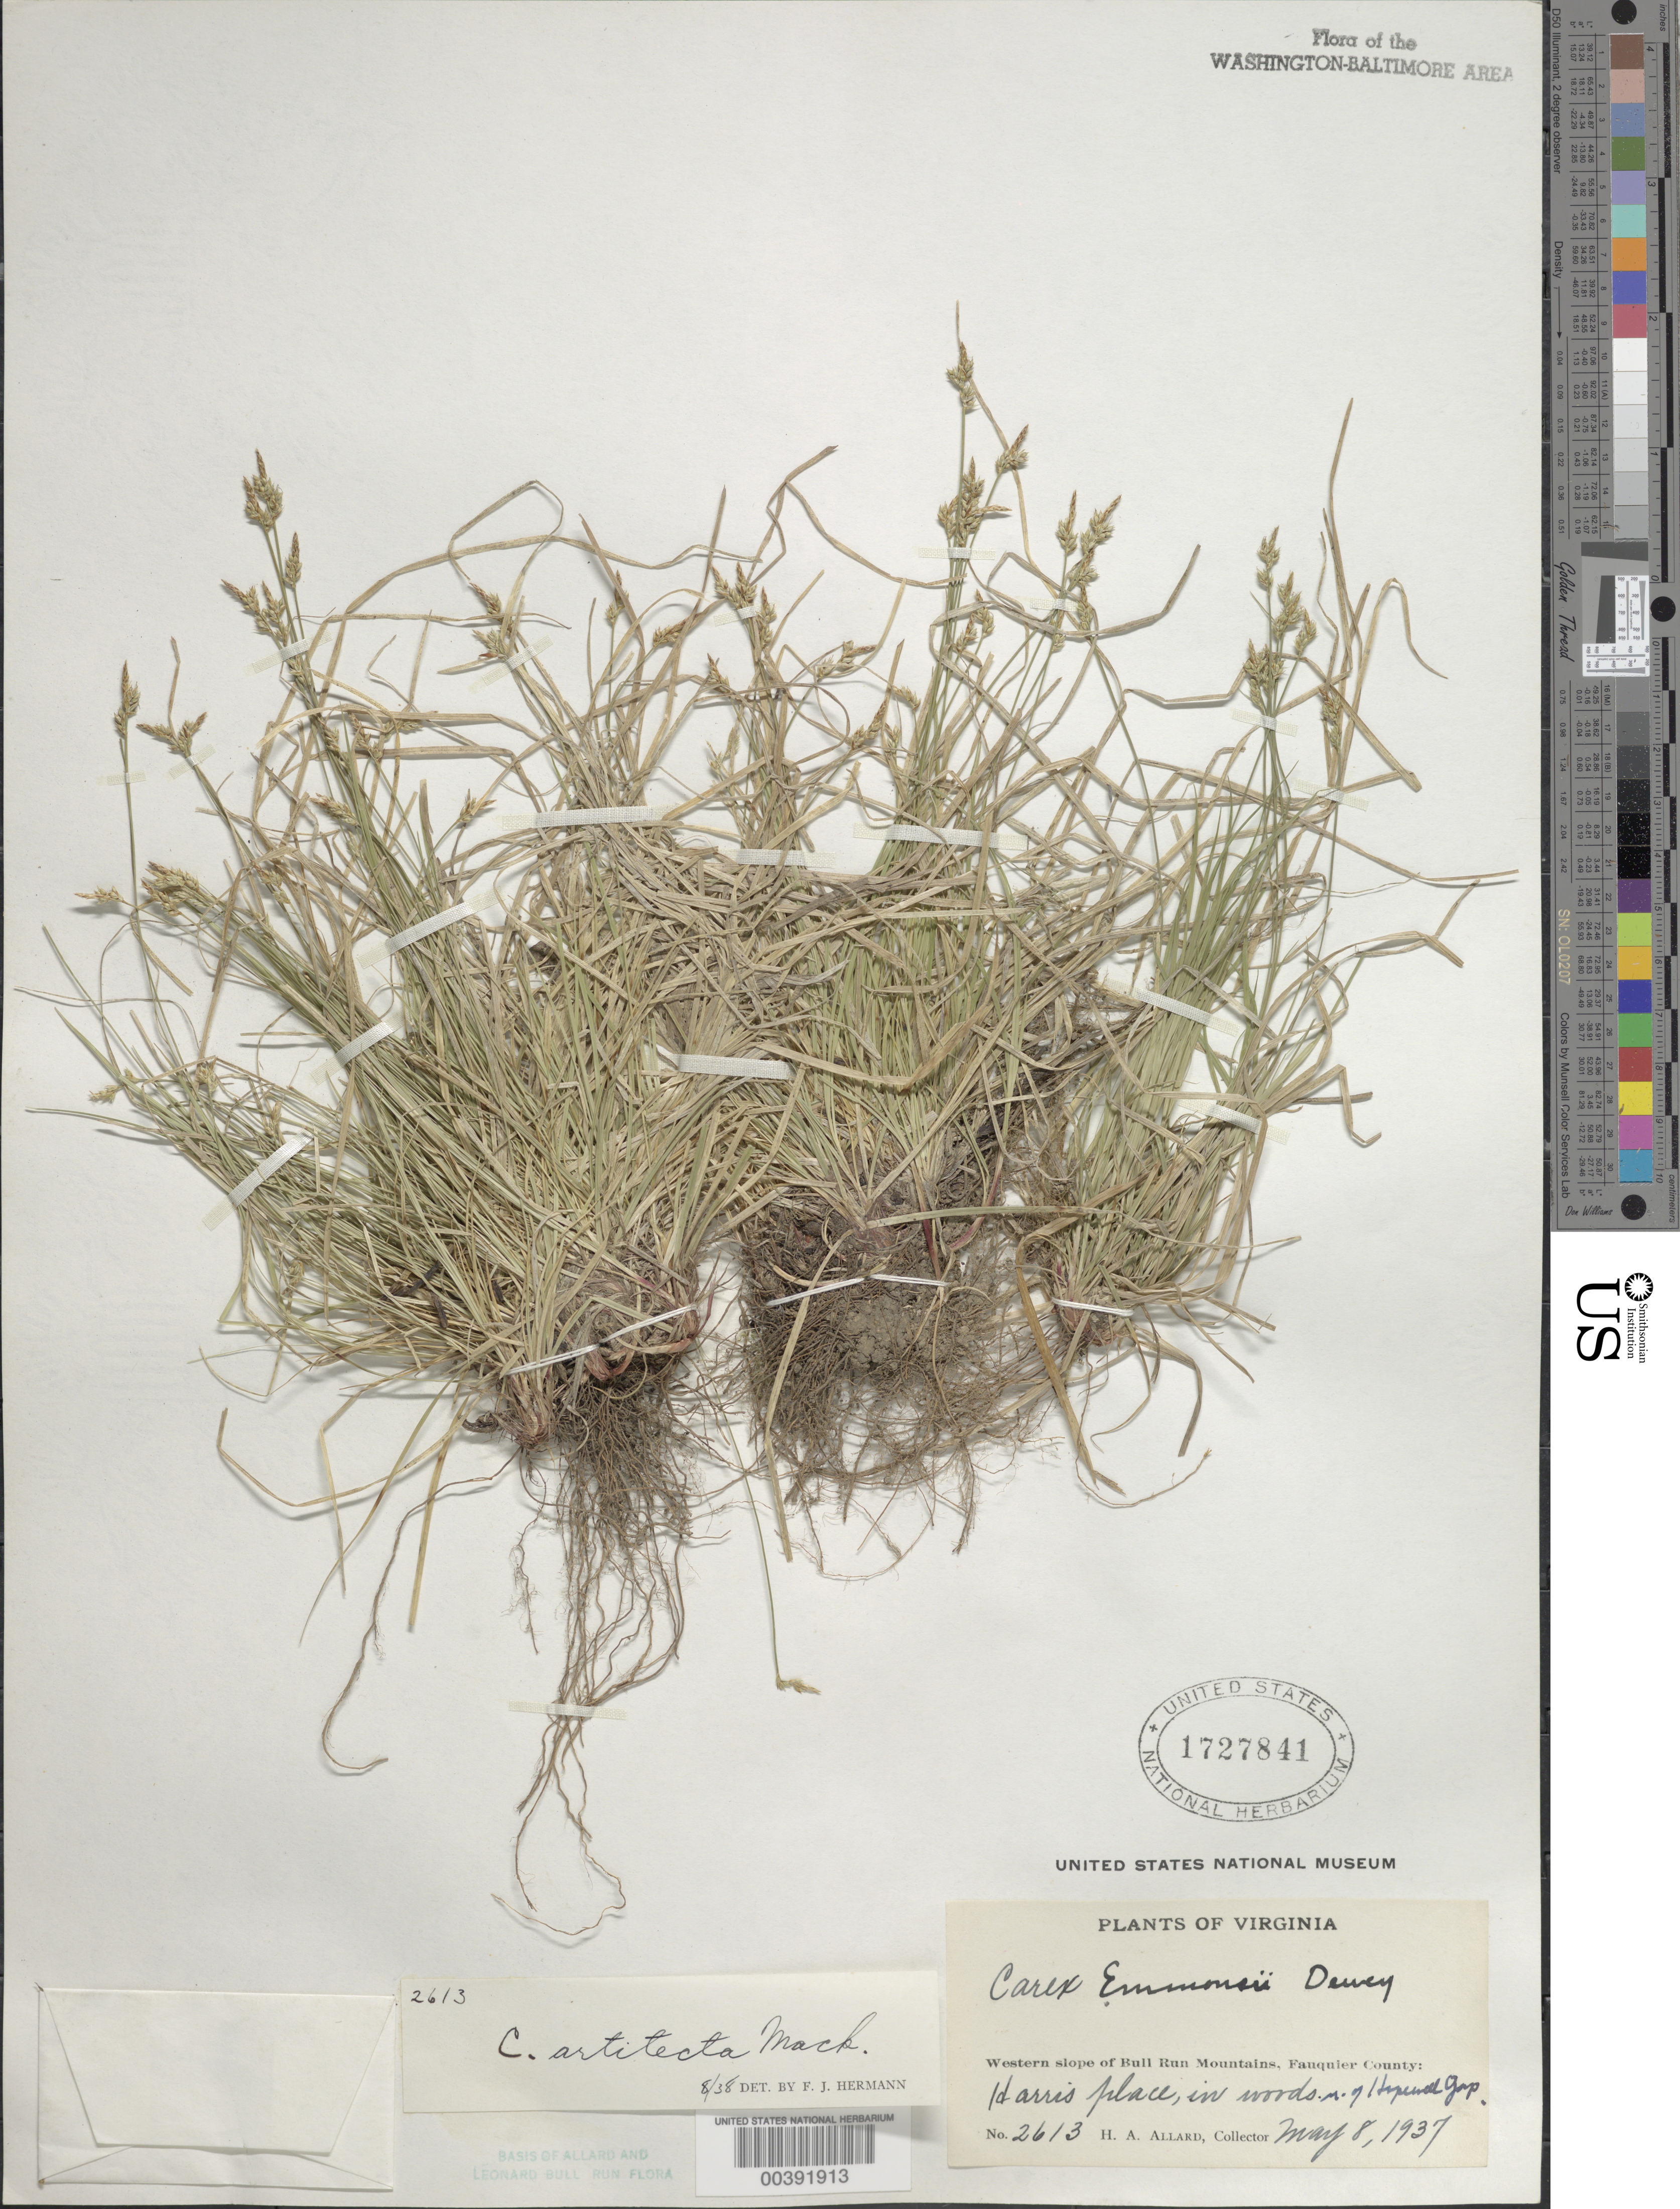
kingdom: Plantae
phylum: Tracheophyta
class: Liliopsida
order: Poales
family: Cyperaceae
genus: Carex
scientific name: Carex albicans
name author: Willd. ex Spreng.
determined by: Shetler, Stanwyn G., (US), NMNH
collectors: H. A. Allard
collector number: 2613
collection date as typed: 08 May 1937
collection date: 1937-05-08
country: United States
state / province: Virginia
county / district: Fauquier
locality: North of Hopewell Gap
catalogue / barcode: US 1727841